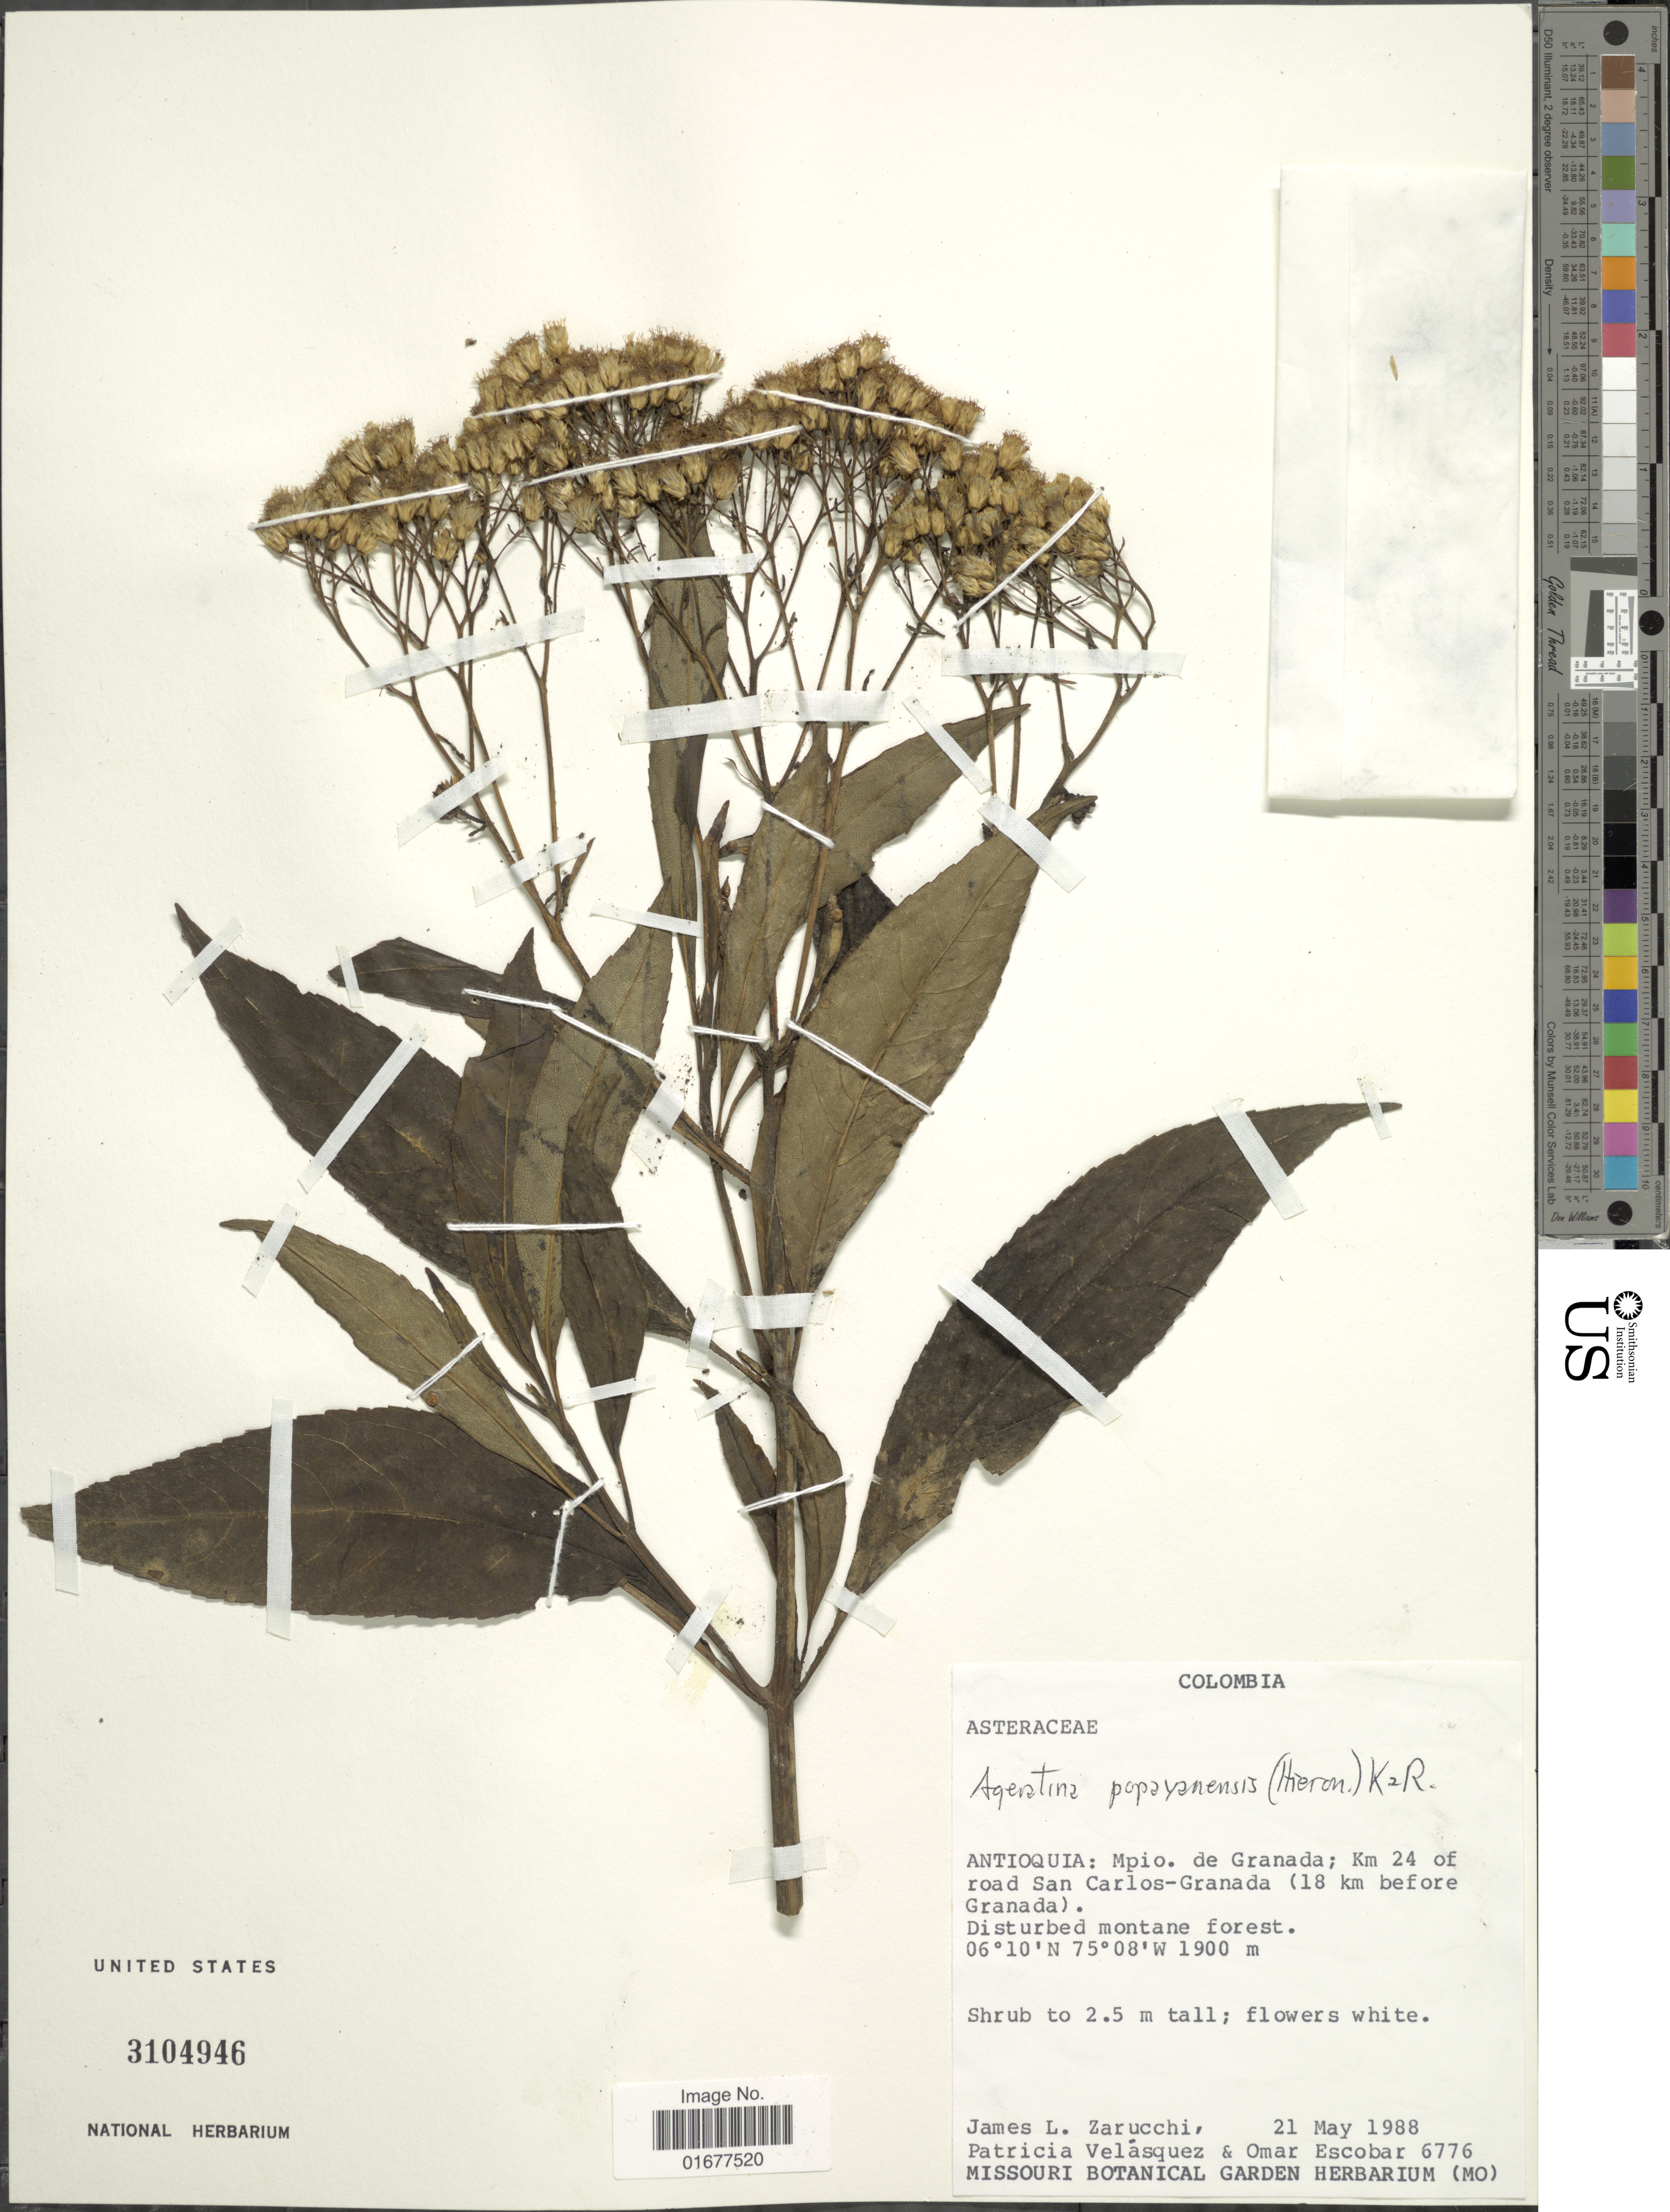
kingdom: Plantae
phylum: Tracheophyta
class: Magnoliopsida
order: Asterales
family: Asteraceae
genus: Ageratina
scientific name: Ageratina popayanensis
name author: (H. Rob.) R.M. King & H. Rob.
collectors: J. L. Zarucchi, P. Velasquez & O. D. Escobar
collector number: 6776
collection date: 1988-05-21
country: Colombia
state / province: Antioquia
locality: Mpio. de Granada; Km 24 of road San Carlos- Granada (18 km before Granada)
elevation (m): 1900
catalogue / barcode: US 3104946